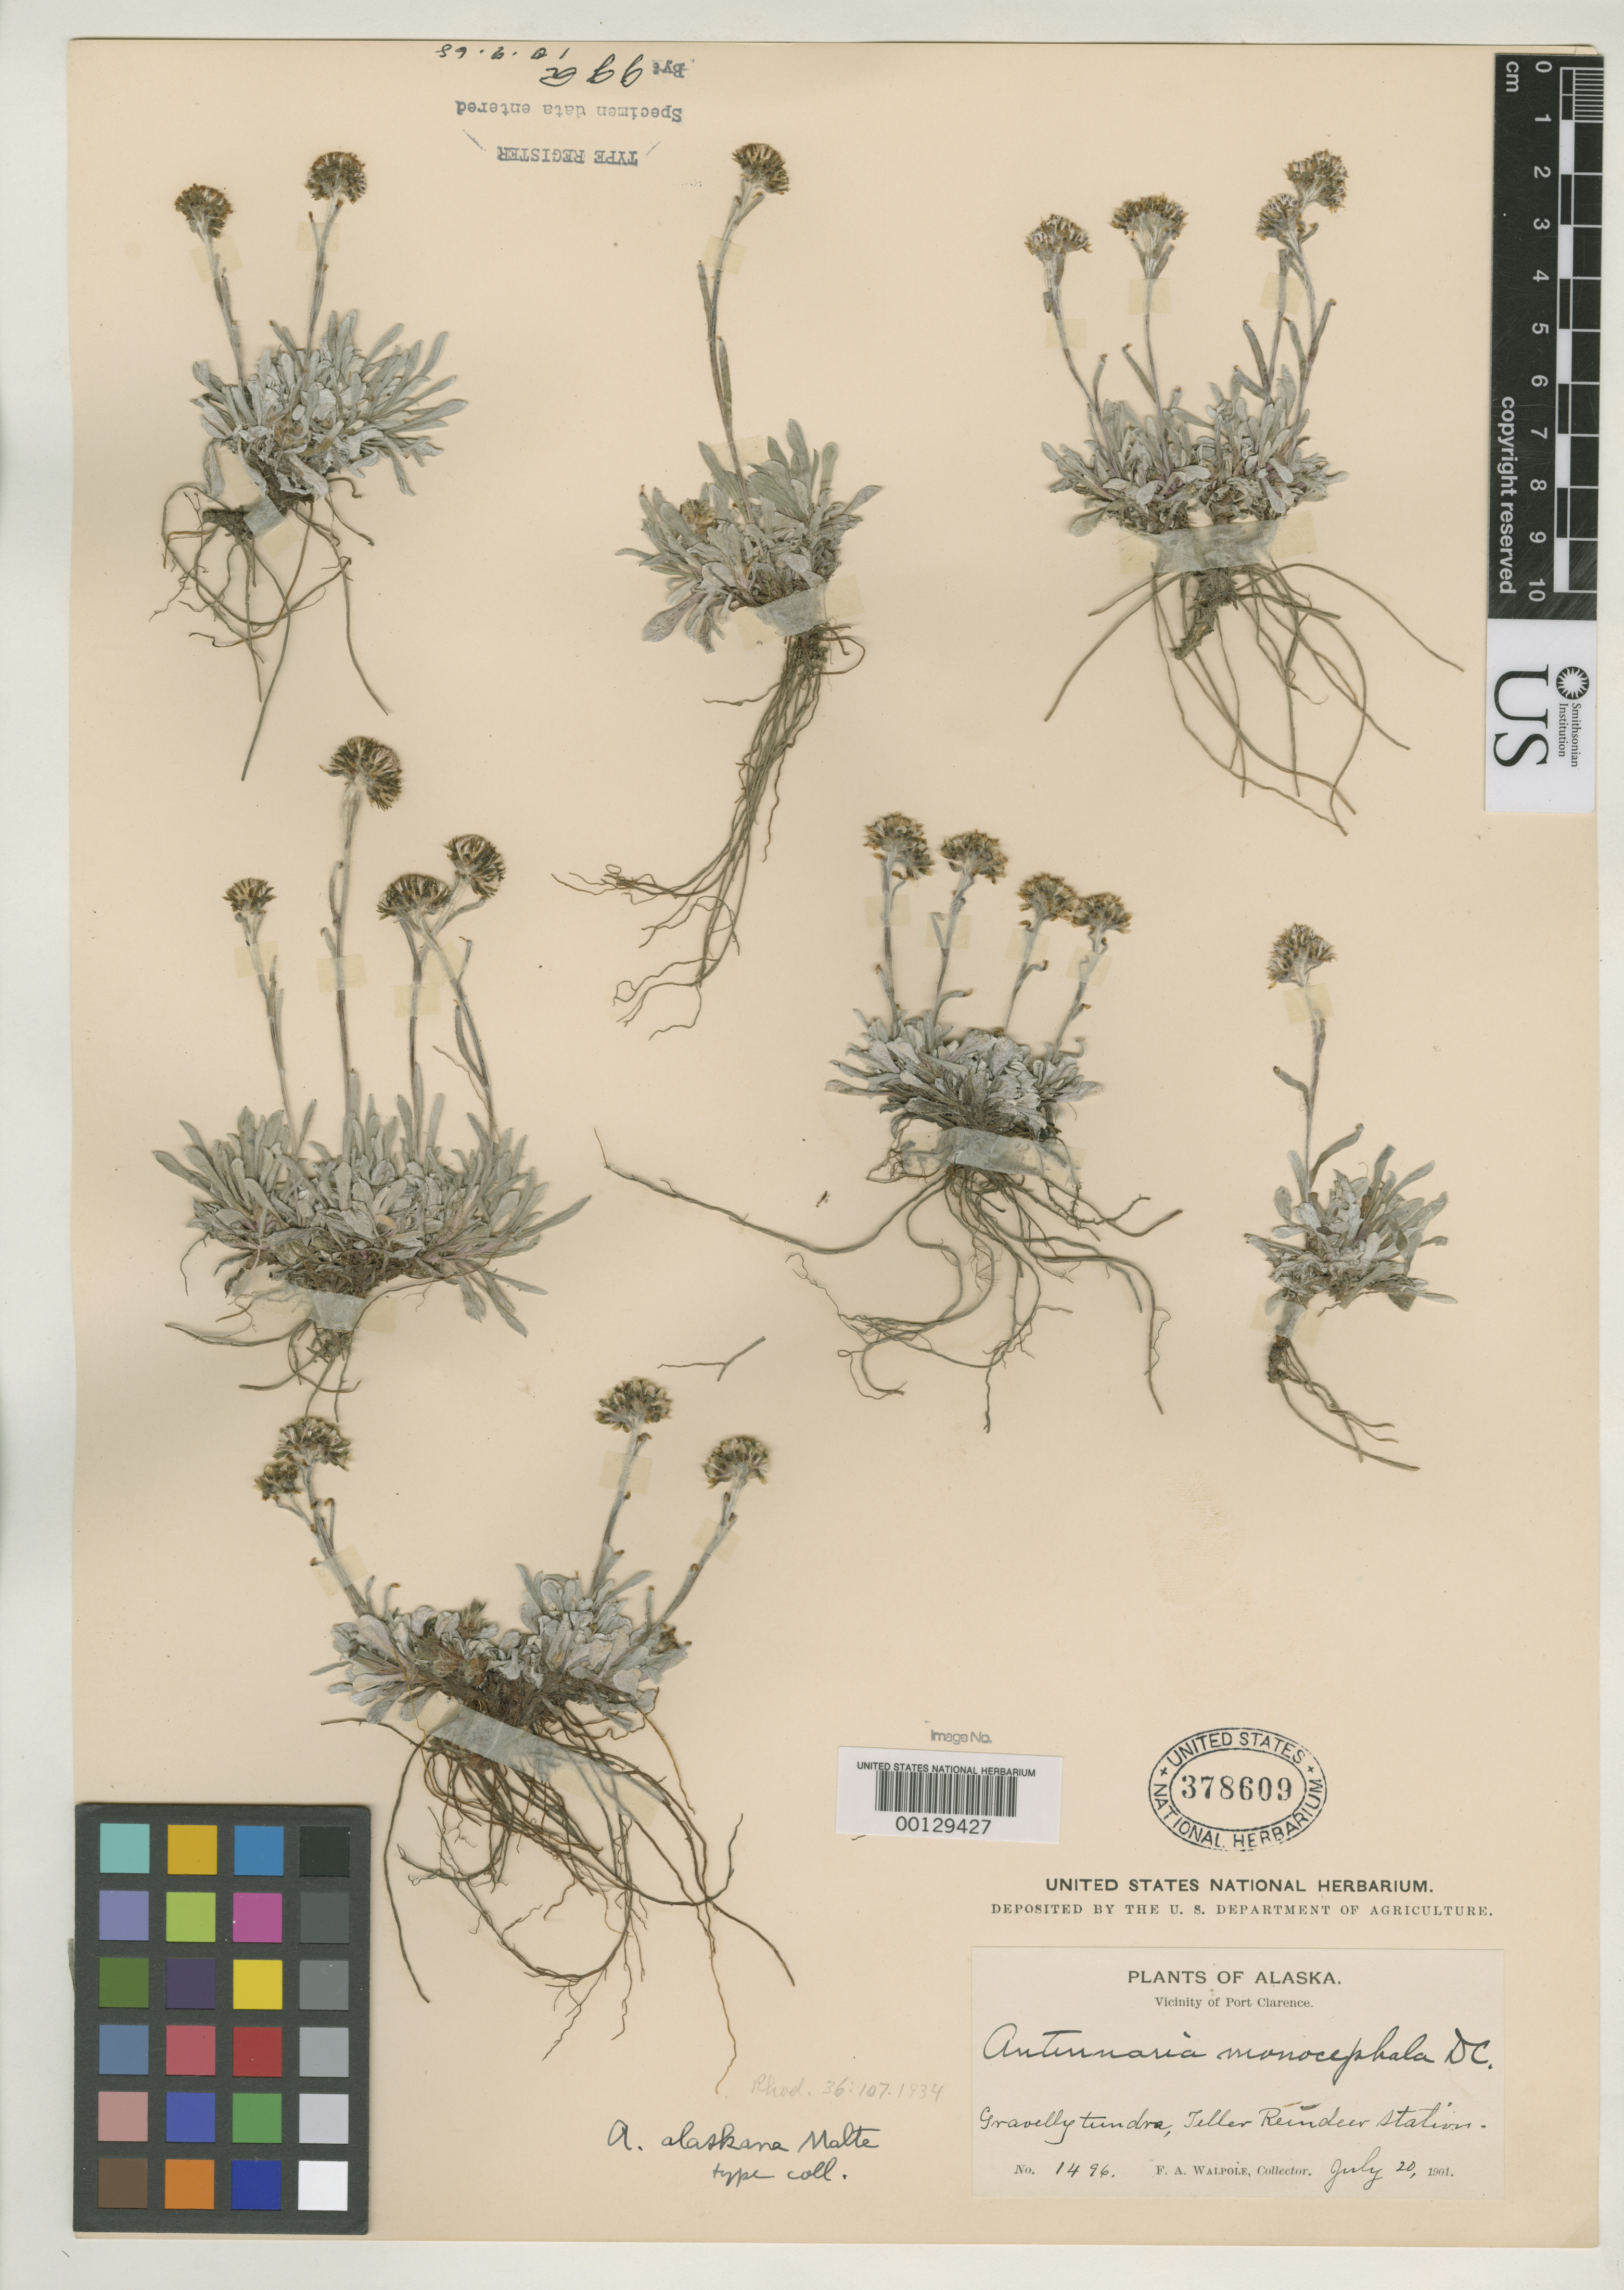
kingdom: Plantae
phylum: Tracheophyta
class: Magnoliopsida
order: Asterales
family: Asteraceae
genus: Antennaria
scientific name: Antennaria alaskana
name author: Malte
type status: Type Material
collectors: F. Walpole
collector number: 1496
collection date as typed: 20 Jul 1901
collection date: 1901-07-20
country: United States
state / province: Alaska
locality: Teller Reindeer Station.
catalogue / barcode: US 378609